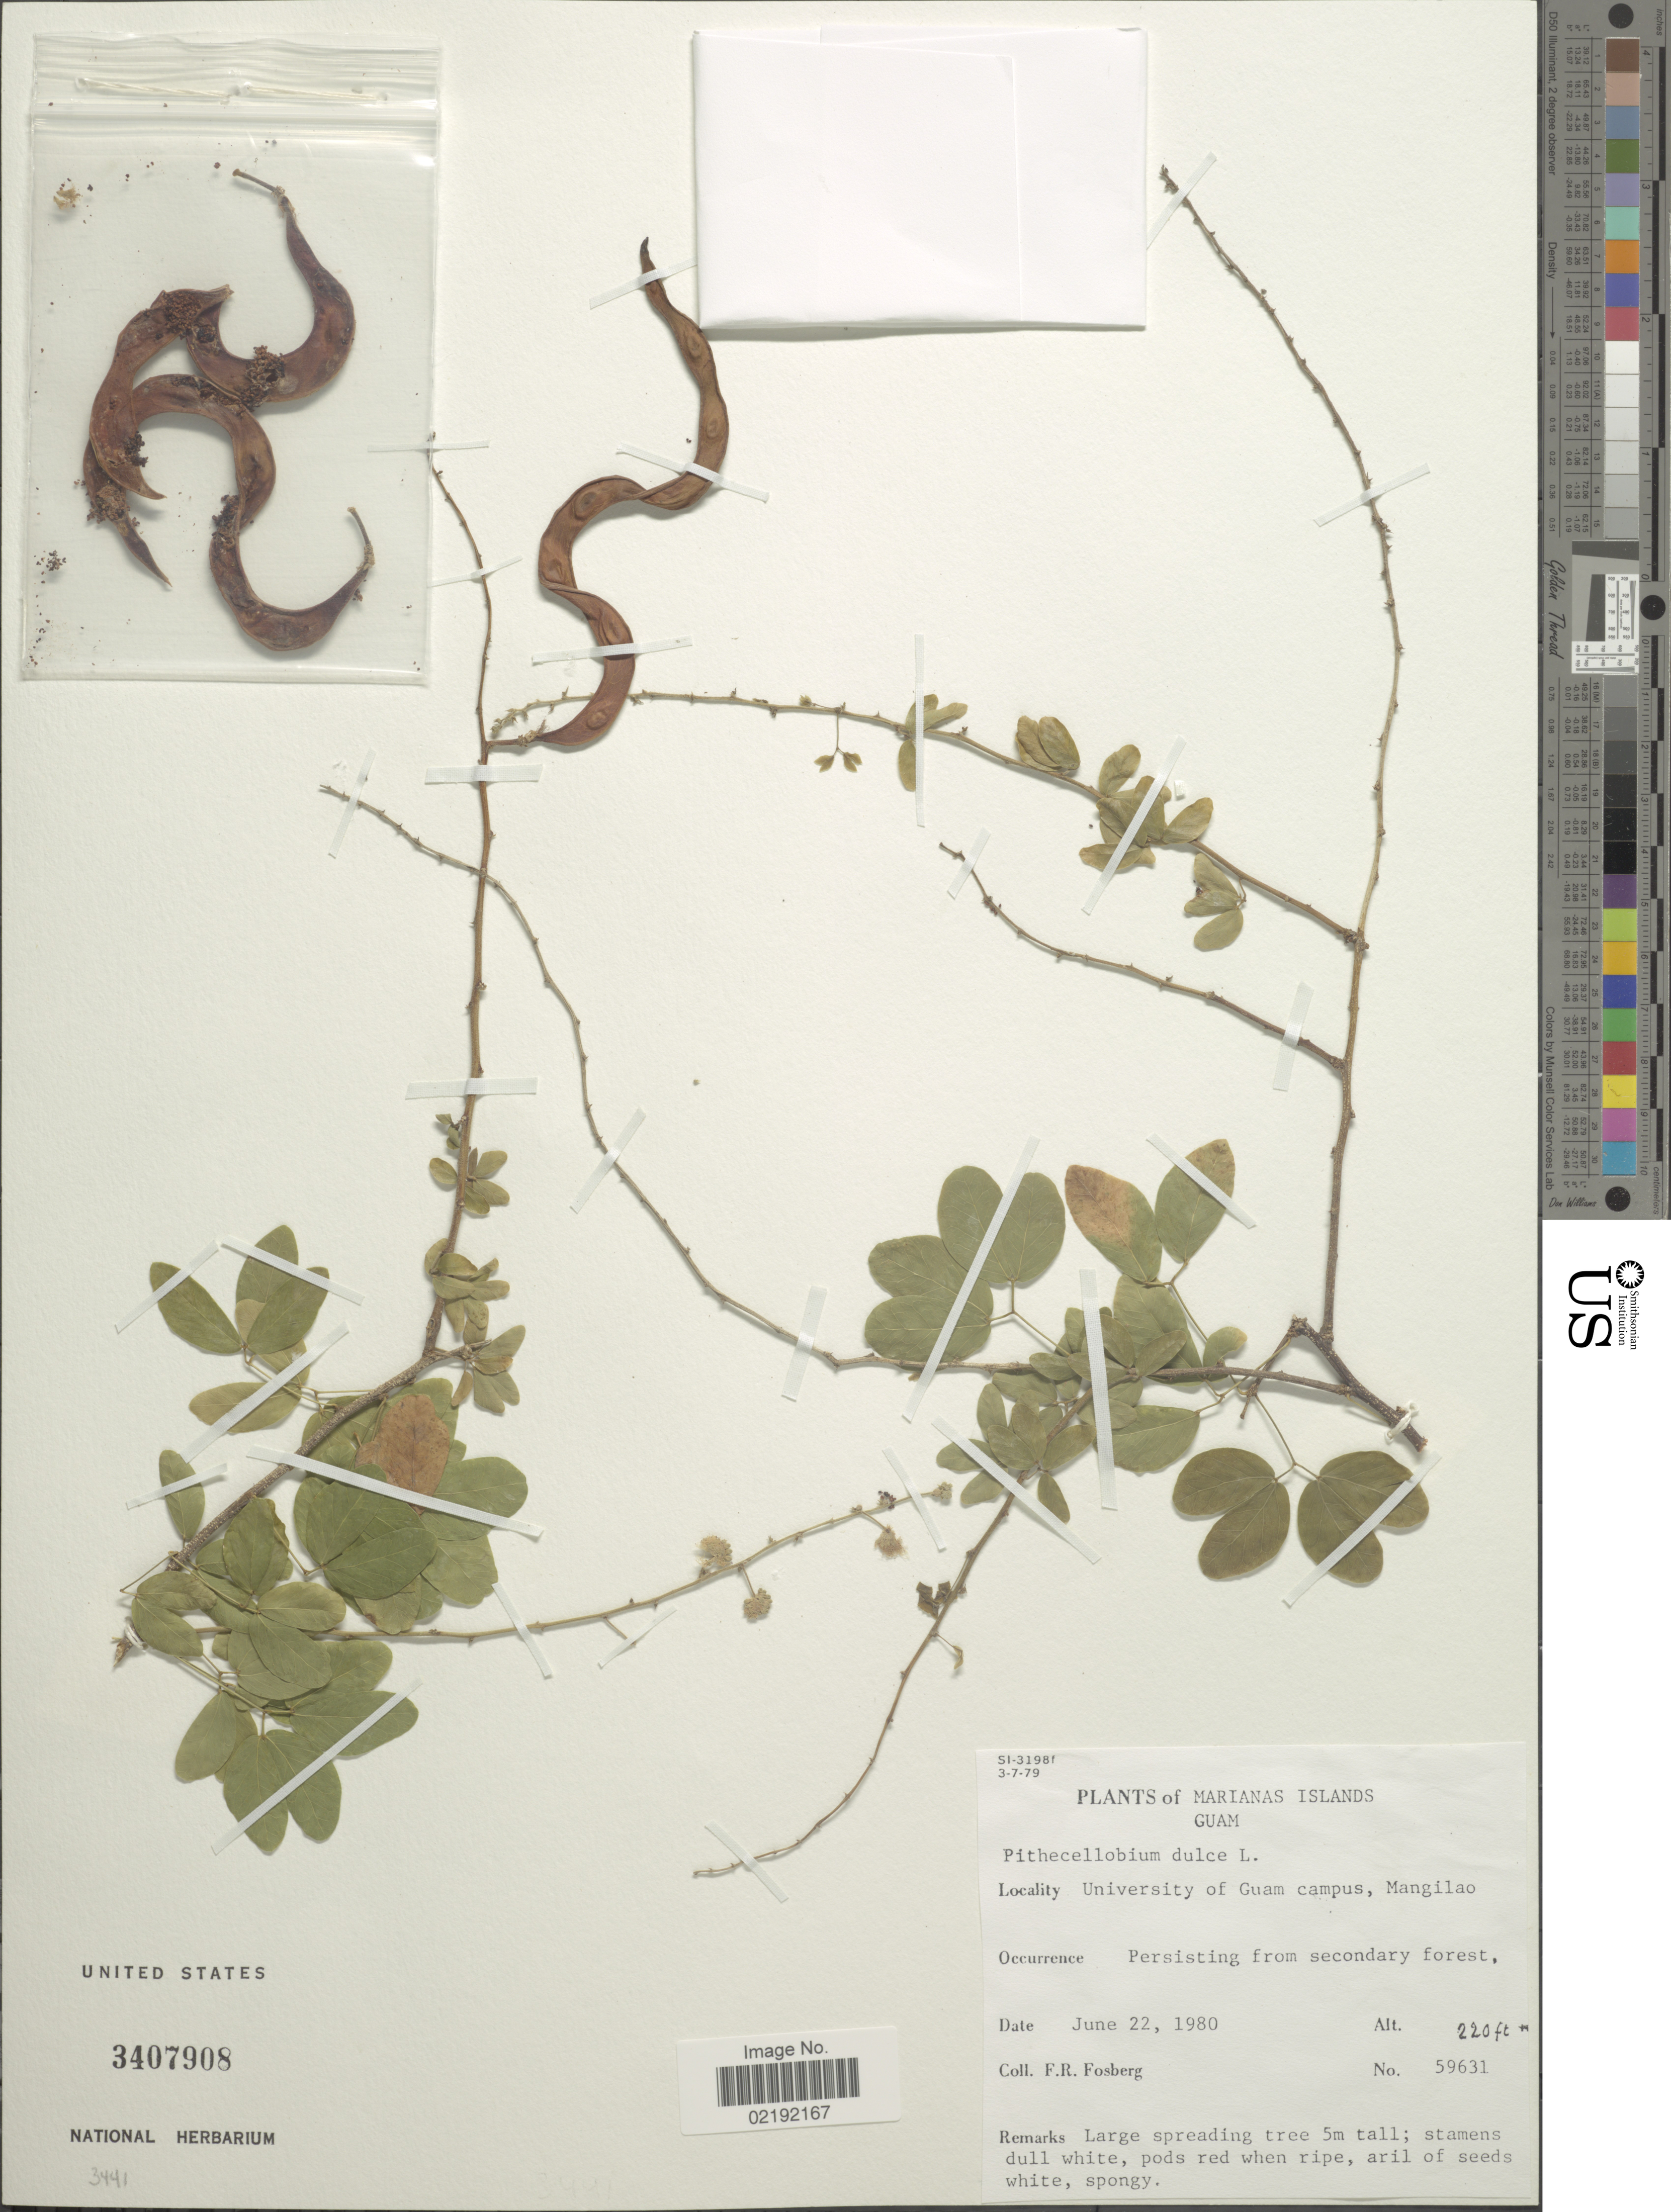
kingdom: Plantae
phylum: Tracheophyta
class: Magnoliopsida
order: Fabales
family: Fabaceae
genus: Pithecellobium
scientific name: Pithecellobium dulce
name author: (Roxb.) Benth.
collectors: F. R. Fosberg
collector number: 59631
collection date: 1980-06-22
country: Guam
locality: Marianas Islands. Guam. University of Guam campus, Mangilao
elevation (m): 67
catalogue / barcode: US 3407908